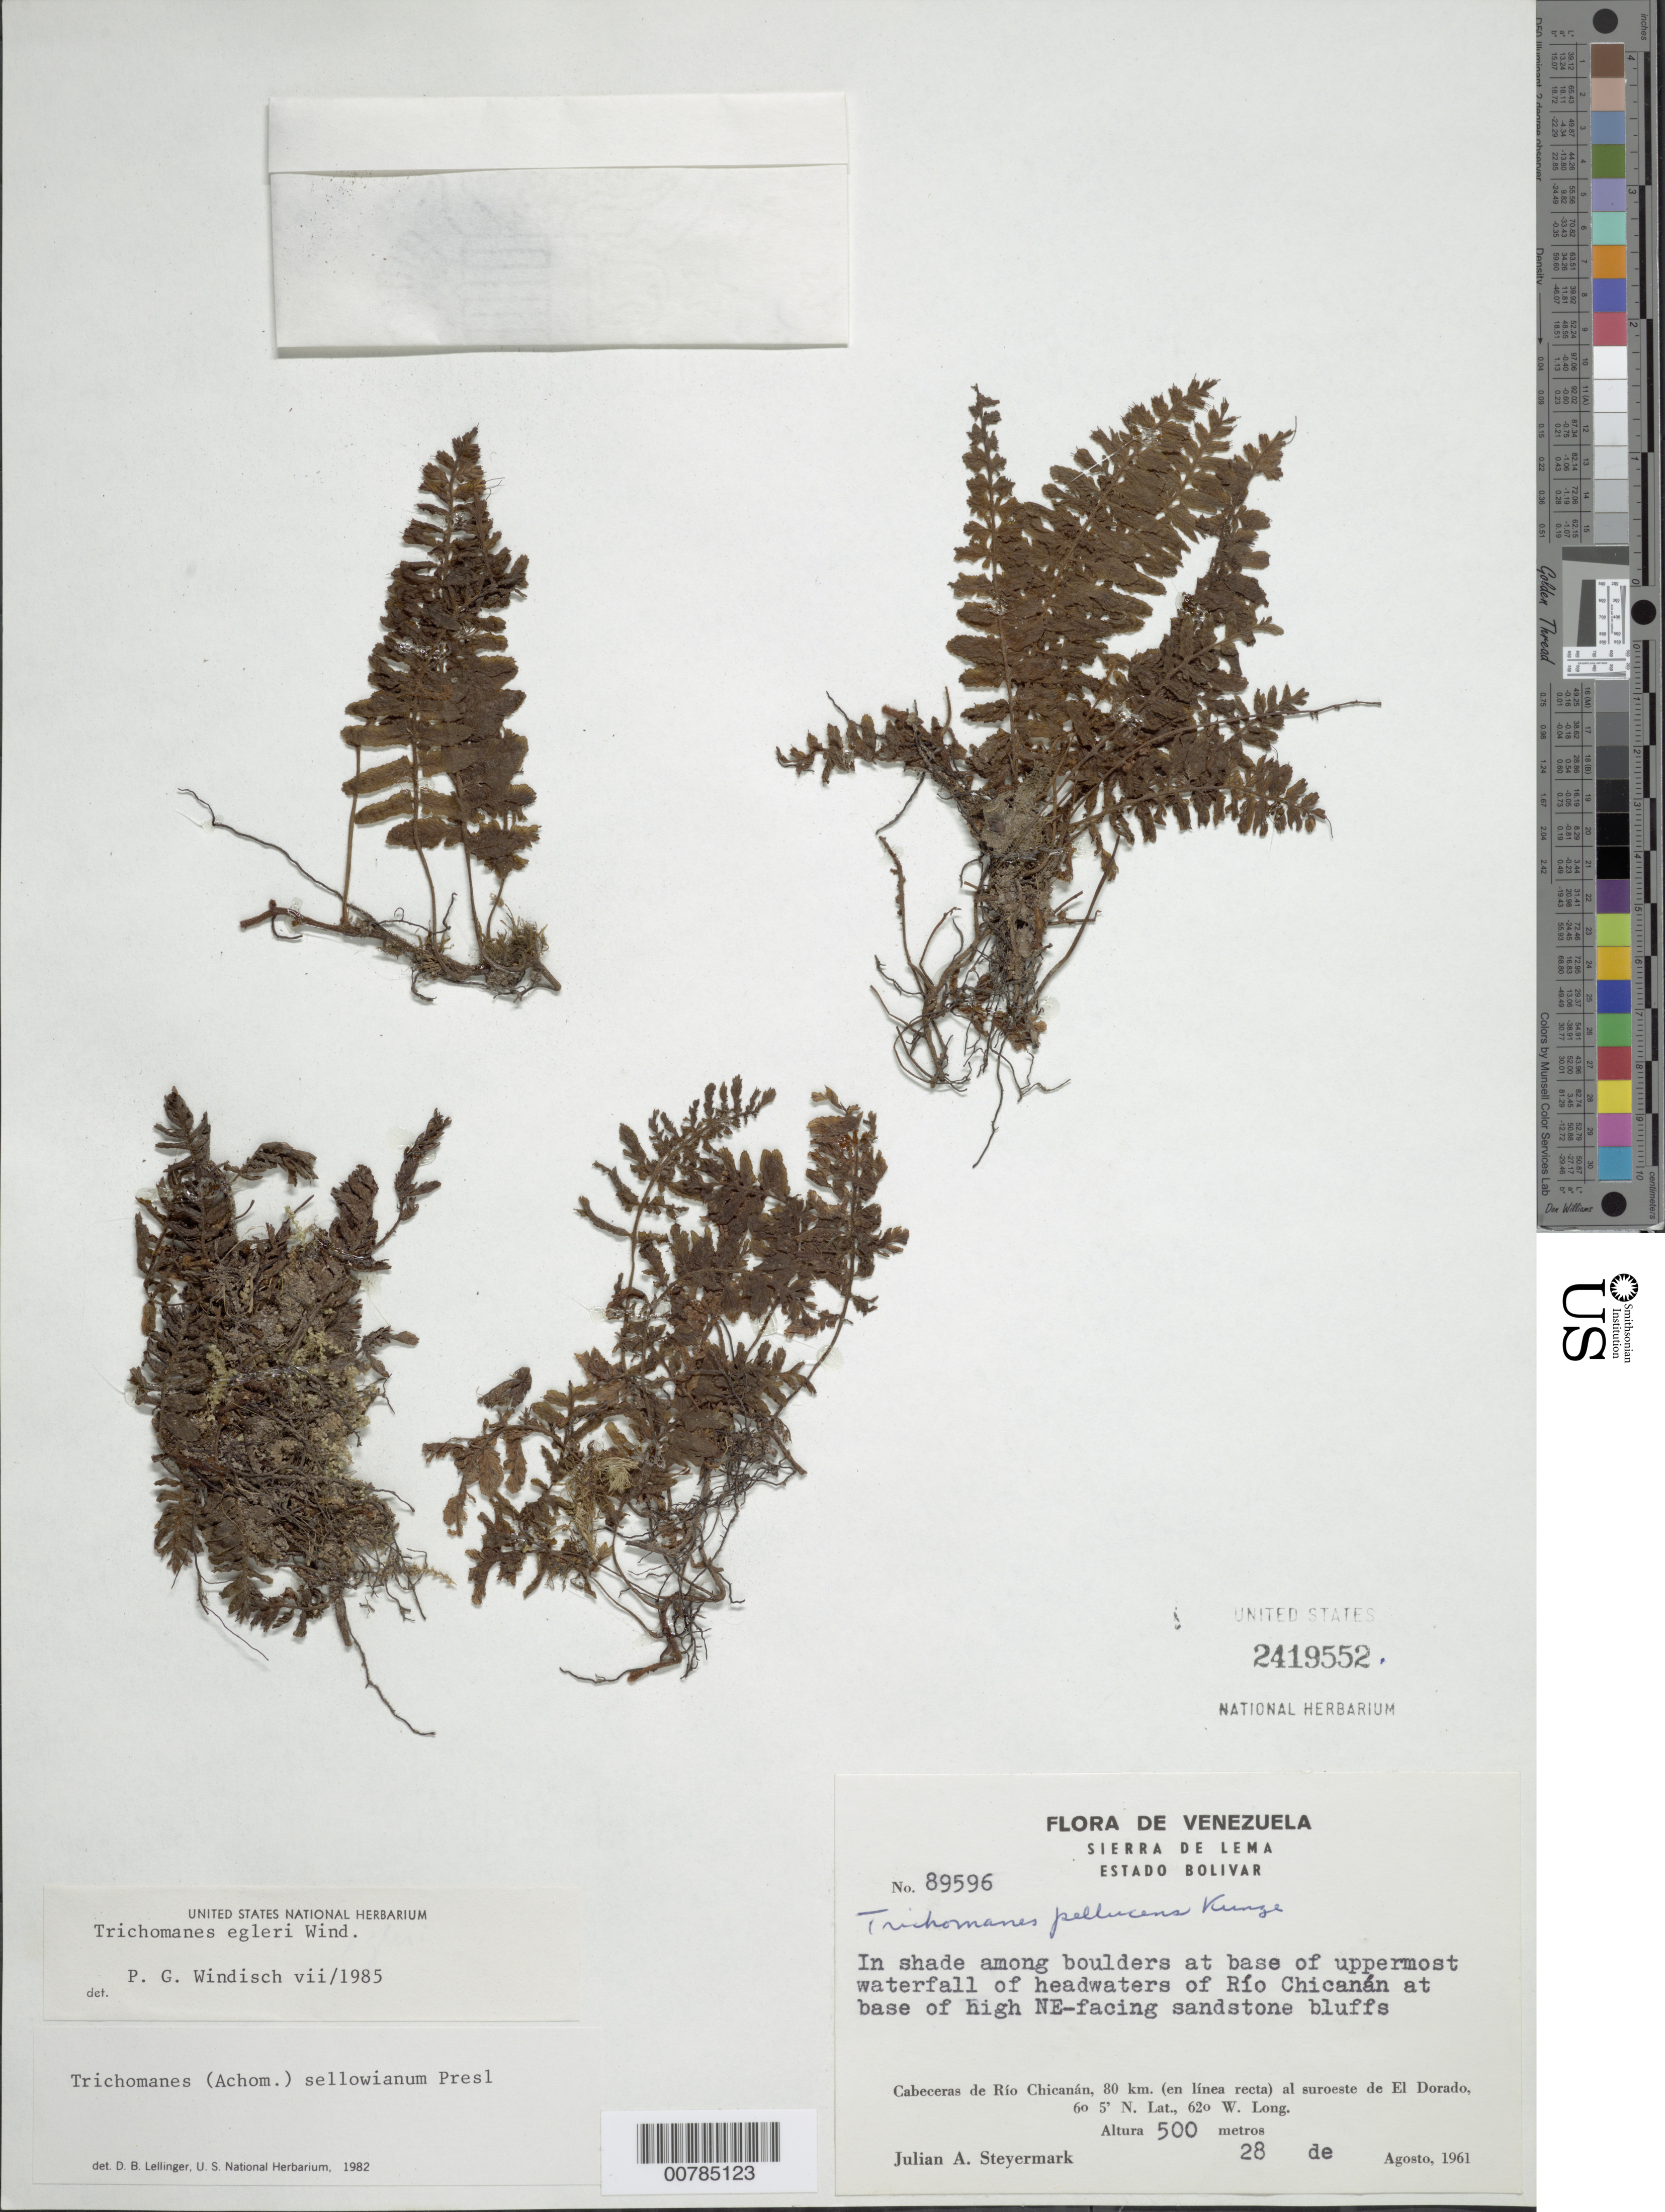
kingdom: Plantae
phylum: Tracheophyta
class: Polypodiopsida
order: Hymenophyllales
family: Hymenophyllaceae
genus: Trichomanes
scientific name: Trichomanes egleri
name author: P.G. Windisch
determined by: Windisch, Paulo Guenter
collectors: J. Steyermark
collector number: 89596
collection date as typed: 28-Aug-61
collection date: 1961-08-28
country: Venezuela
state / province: Bolívar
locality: Sierra de Lema, Cabeceras de Río Chicanán, 80 km in straight line to SW of El Dorado, headwaters of Río Chicanán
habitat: In shade among boulders at base of uppermost waterfall, high NE facing sandstone bluffs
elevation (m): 500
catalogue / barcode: US 2419552